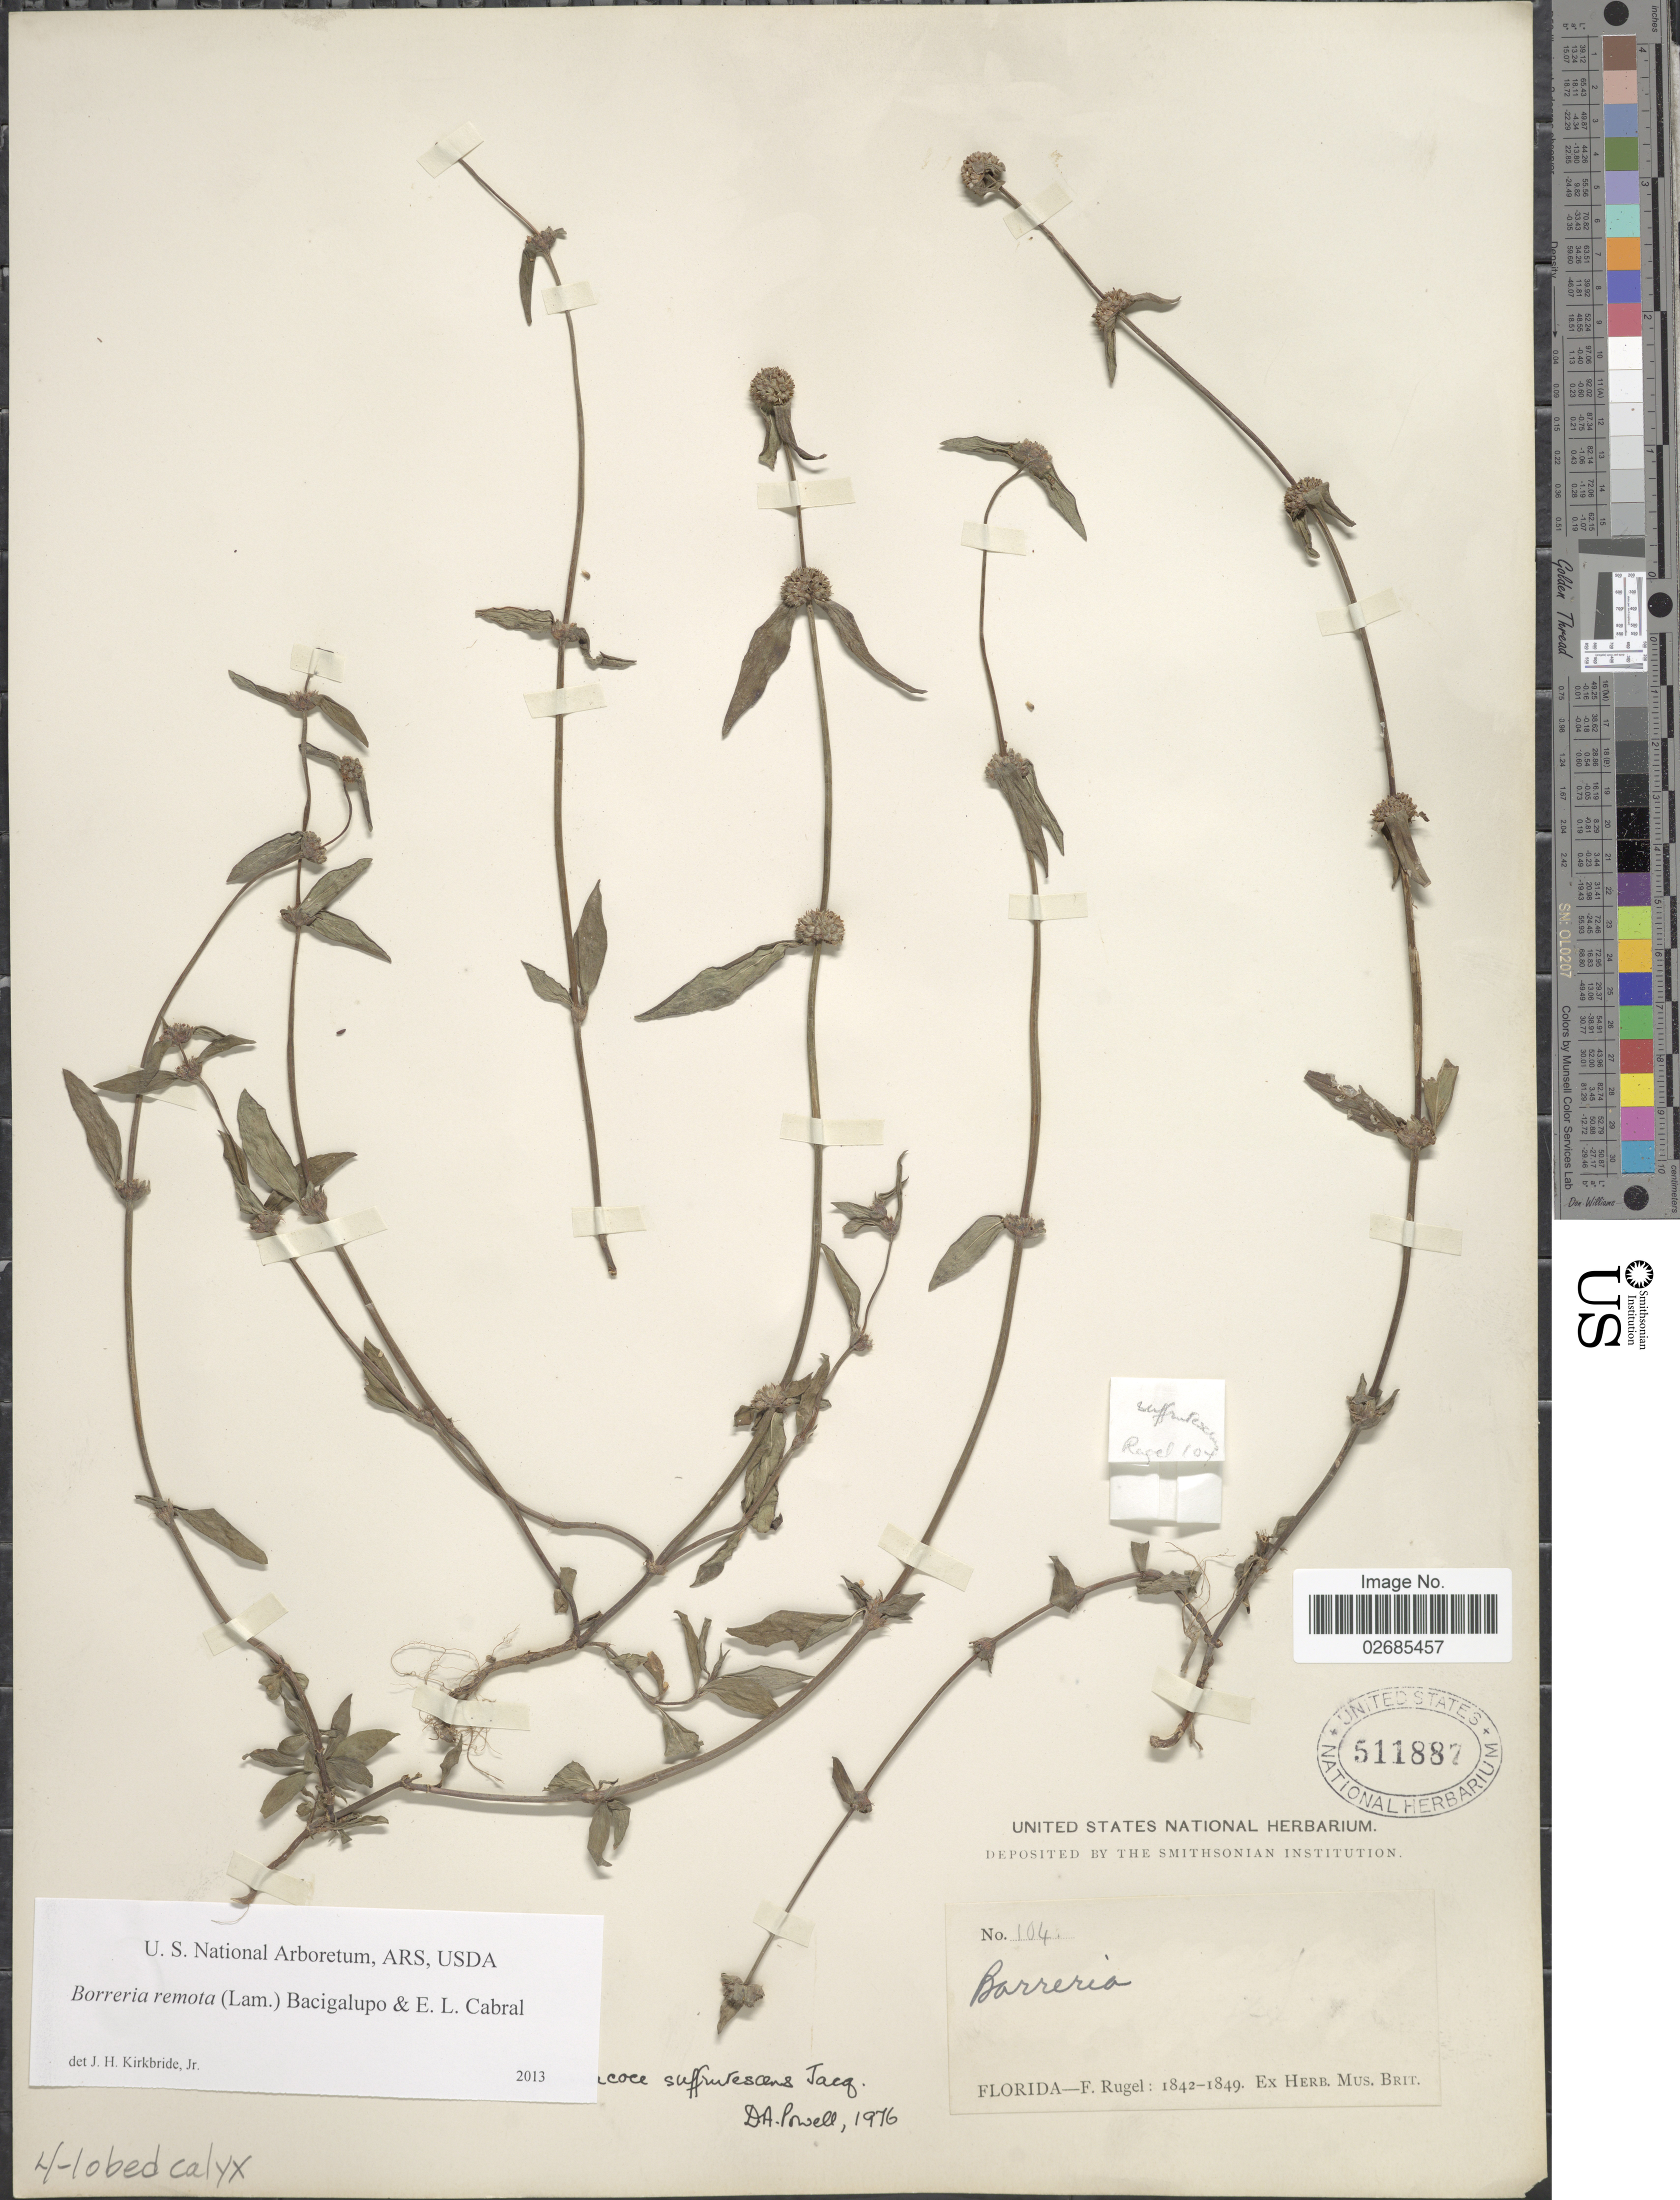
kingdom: Plantae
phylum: Tracheophyta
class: Magnoliopsida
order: Gentianales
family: Rubiaceae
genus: Borreria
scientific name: Borreria remota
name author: (Lam.) Bacigalupo & E.L. Cabral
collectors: F. Rugel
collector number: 104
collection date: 1842/1849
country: United States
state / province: Florida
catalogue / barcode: US 511887